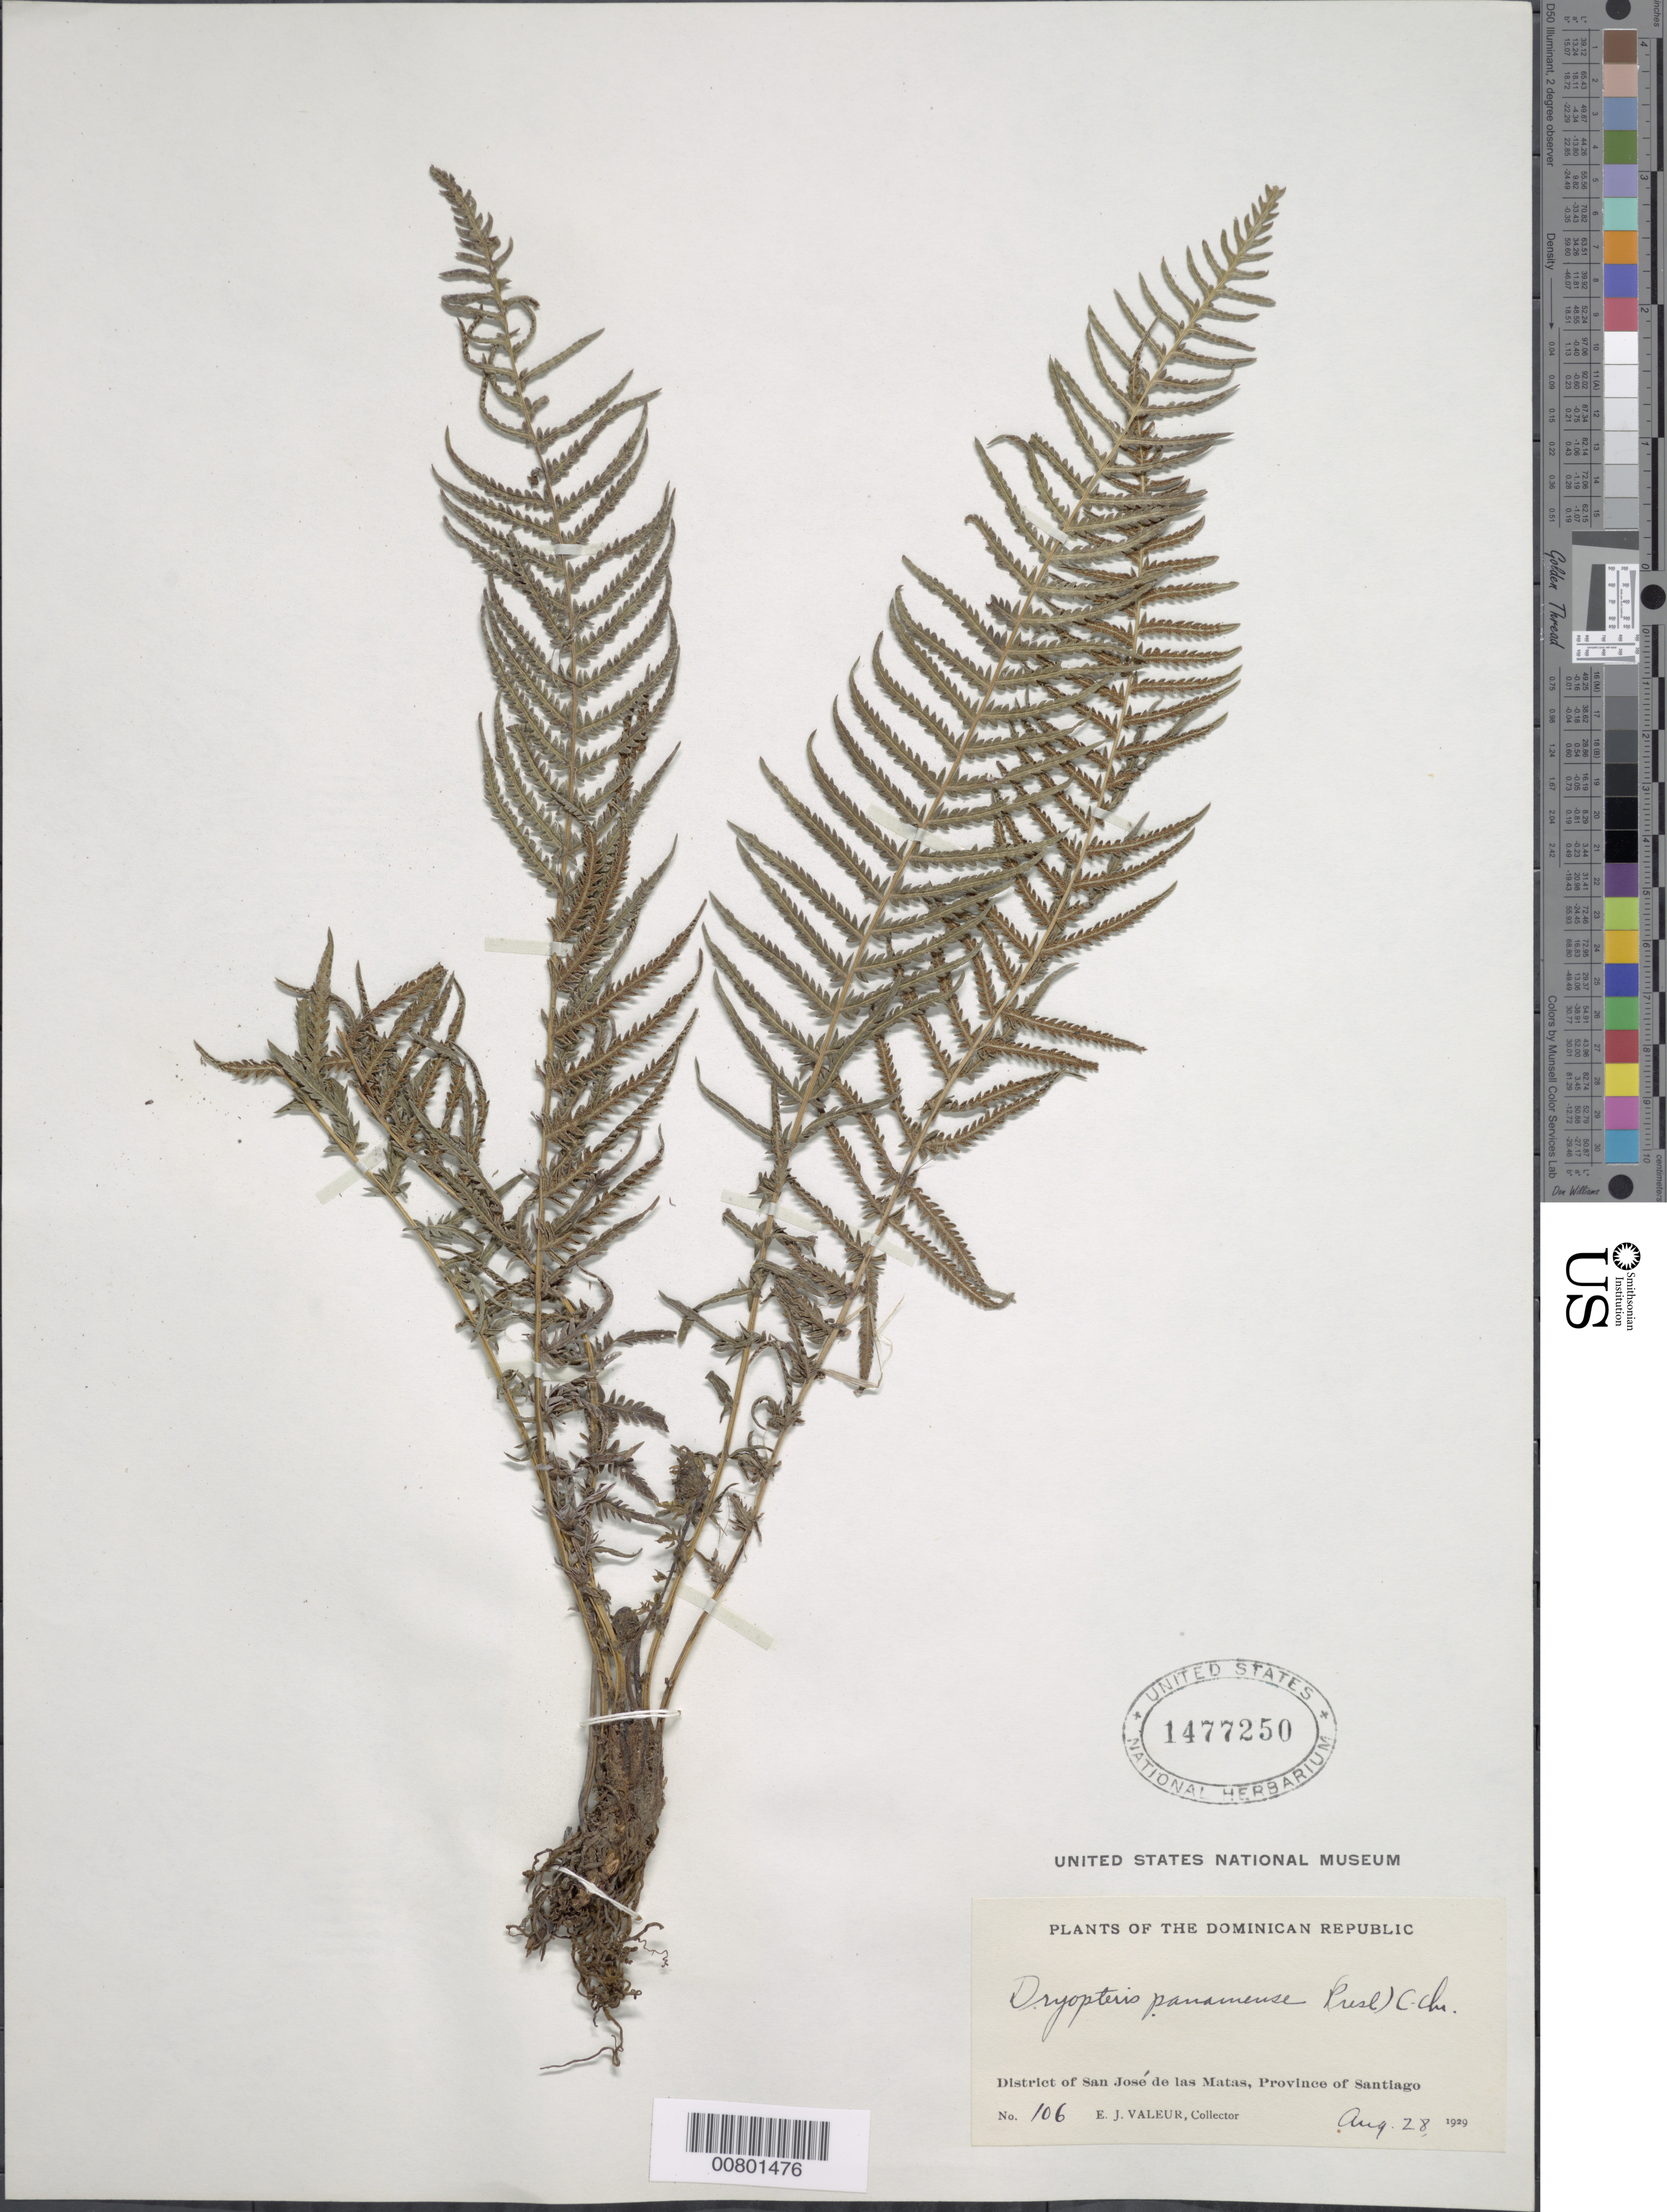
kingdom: Plantae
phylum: Tracheophyta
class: Polypodiopsida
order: Polypodiales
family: Thelypteridaceae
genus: Amauropelta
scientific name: Amauropelta resinifera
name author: (Desv.) Pic. Serm.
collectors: E. Valeur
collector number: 106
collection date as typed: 28 Aug 1929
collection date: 1929-08-28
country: Dominican Republic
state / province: Santiago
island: Hispaniola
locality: Dist. San José de las Matas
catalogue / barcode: US 1477250